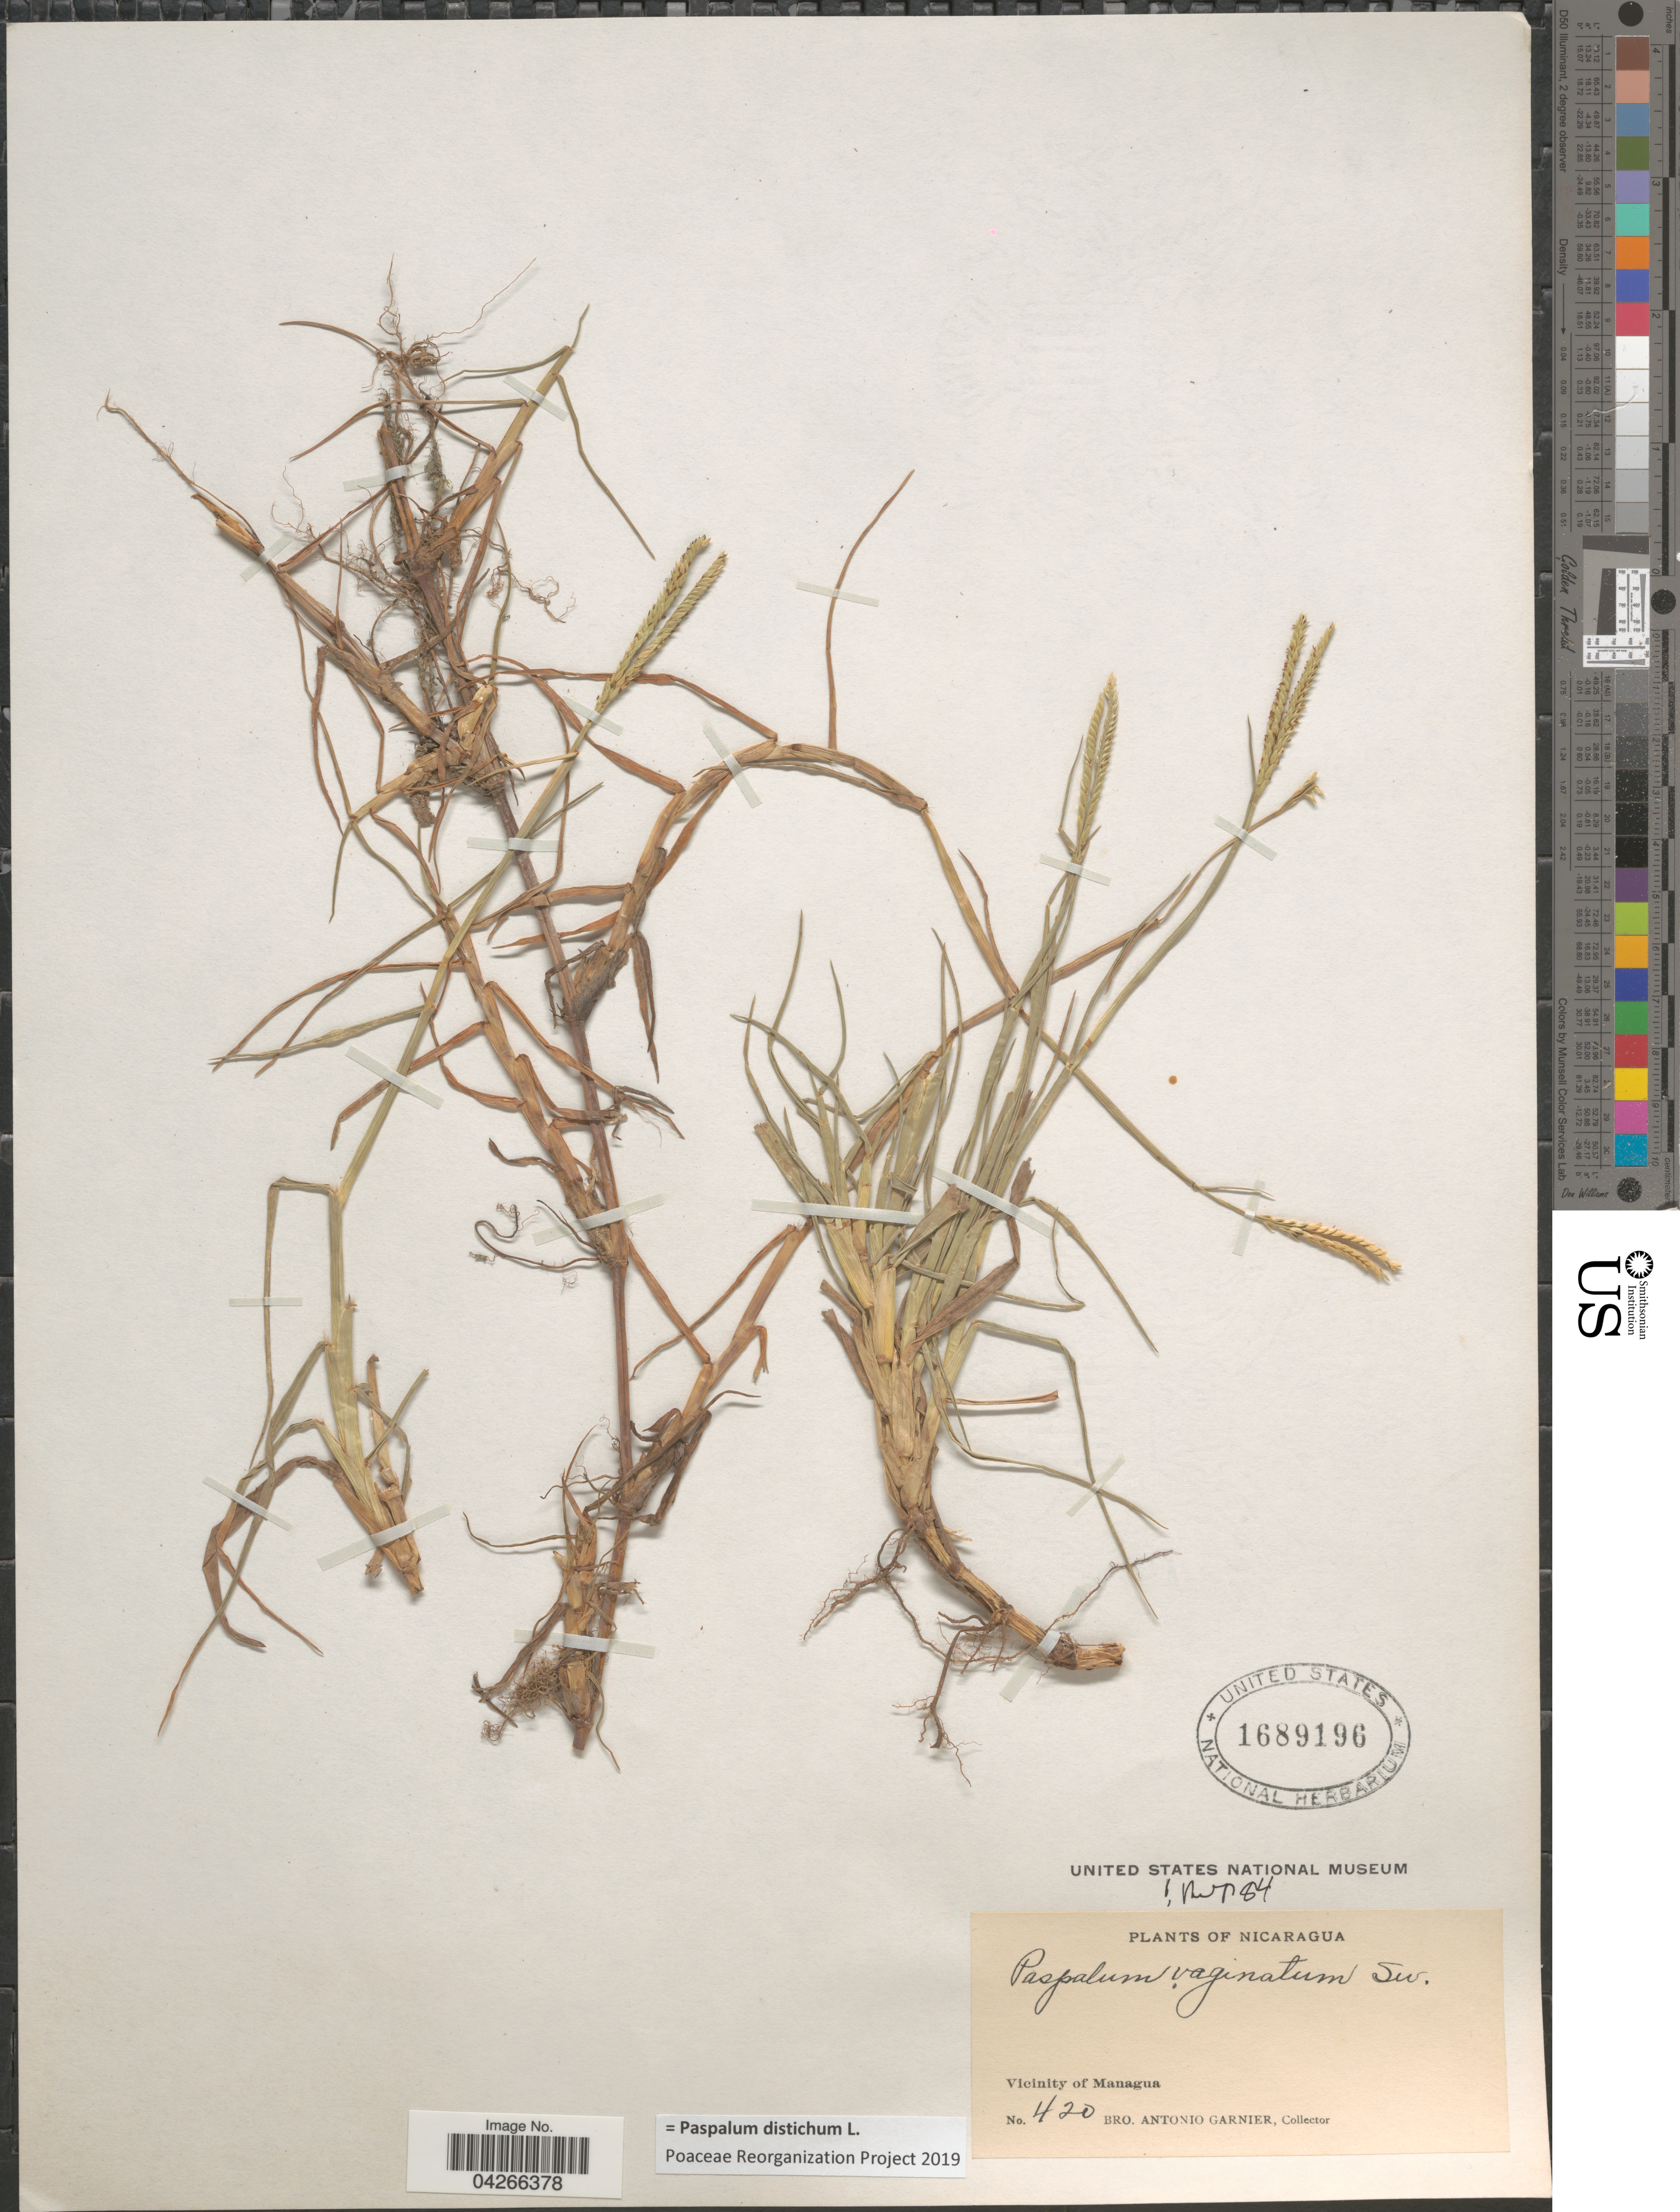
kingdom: Plantae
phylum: Tracheophyta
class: Liliopsida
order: Poales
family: Poaceae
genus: Paspalum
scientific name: Paspalum distichum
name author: L.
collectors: Bro. A. Garnier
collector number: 420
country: Nicaragua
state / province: Managua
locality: Vicinity of Managua.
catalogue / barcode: US 1689196